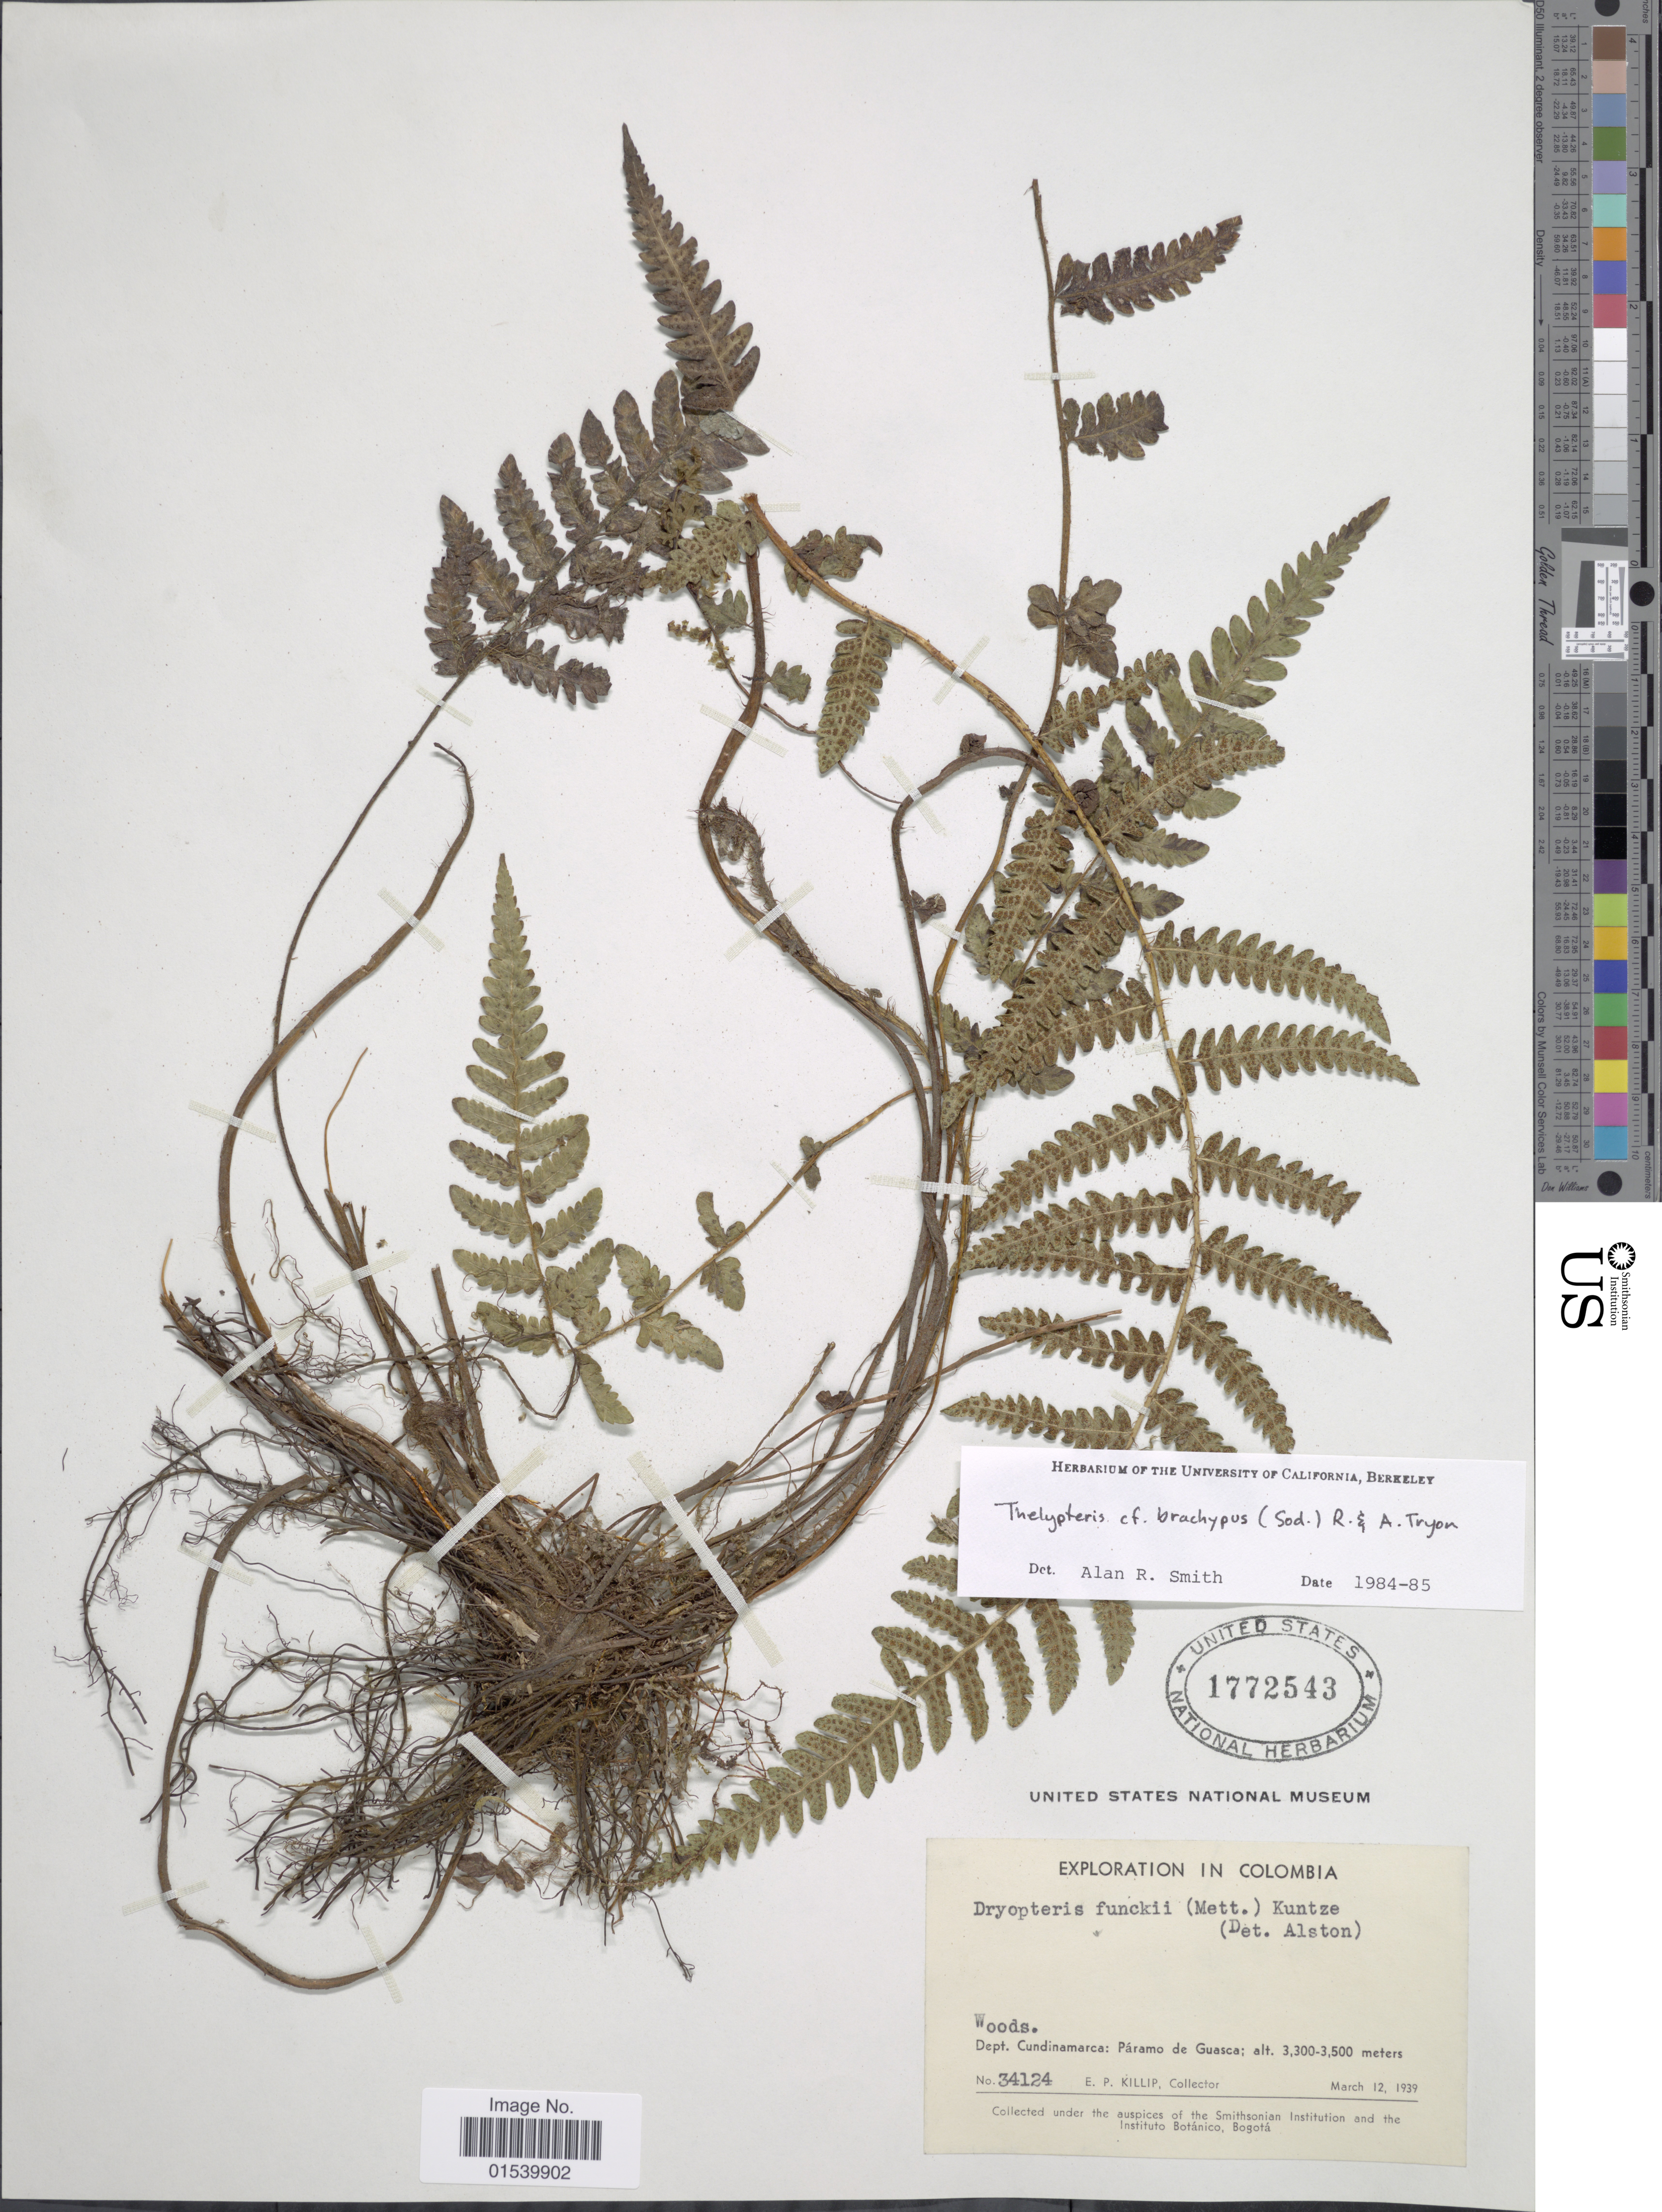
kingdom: Plantae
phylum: Tracheophyta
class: Polypodiopsida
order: Polypodiales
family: Thelypteridaceae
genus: Amauropelta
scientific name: Amauropelta brachypus (Sodiro) comb. nov., ined. 2015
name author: (Sodiro)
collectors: E. P. Killip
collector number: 34124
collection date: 1939-03-12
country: Colombia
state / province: Cundinamarca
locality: Dept. Cundinamarca: Páramo de Guasca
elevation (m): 3300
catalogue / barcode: US 1772543